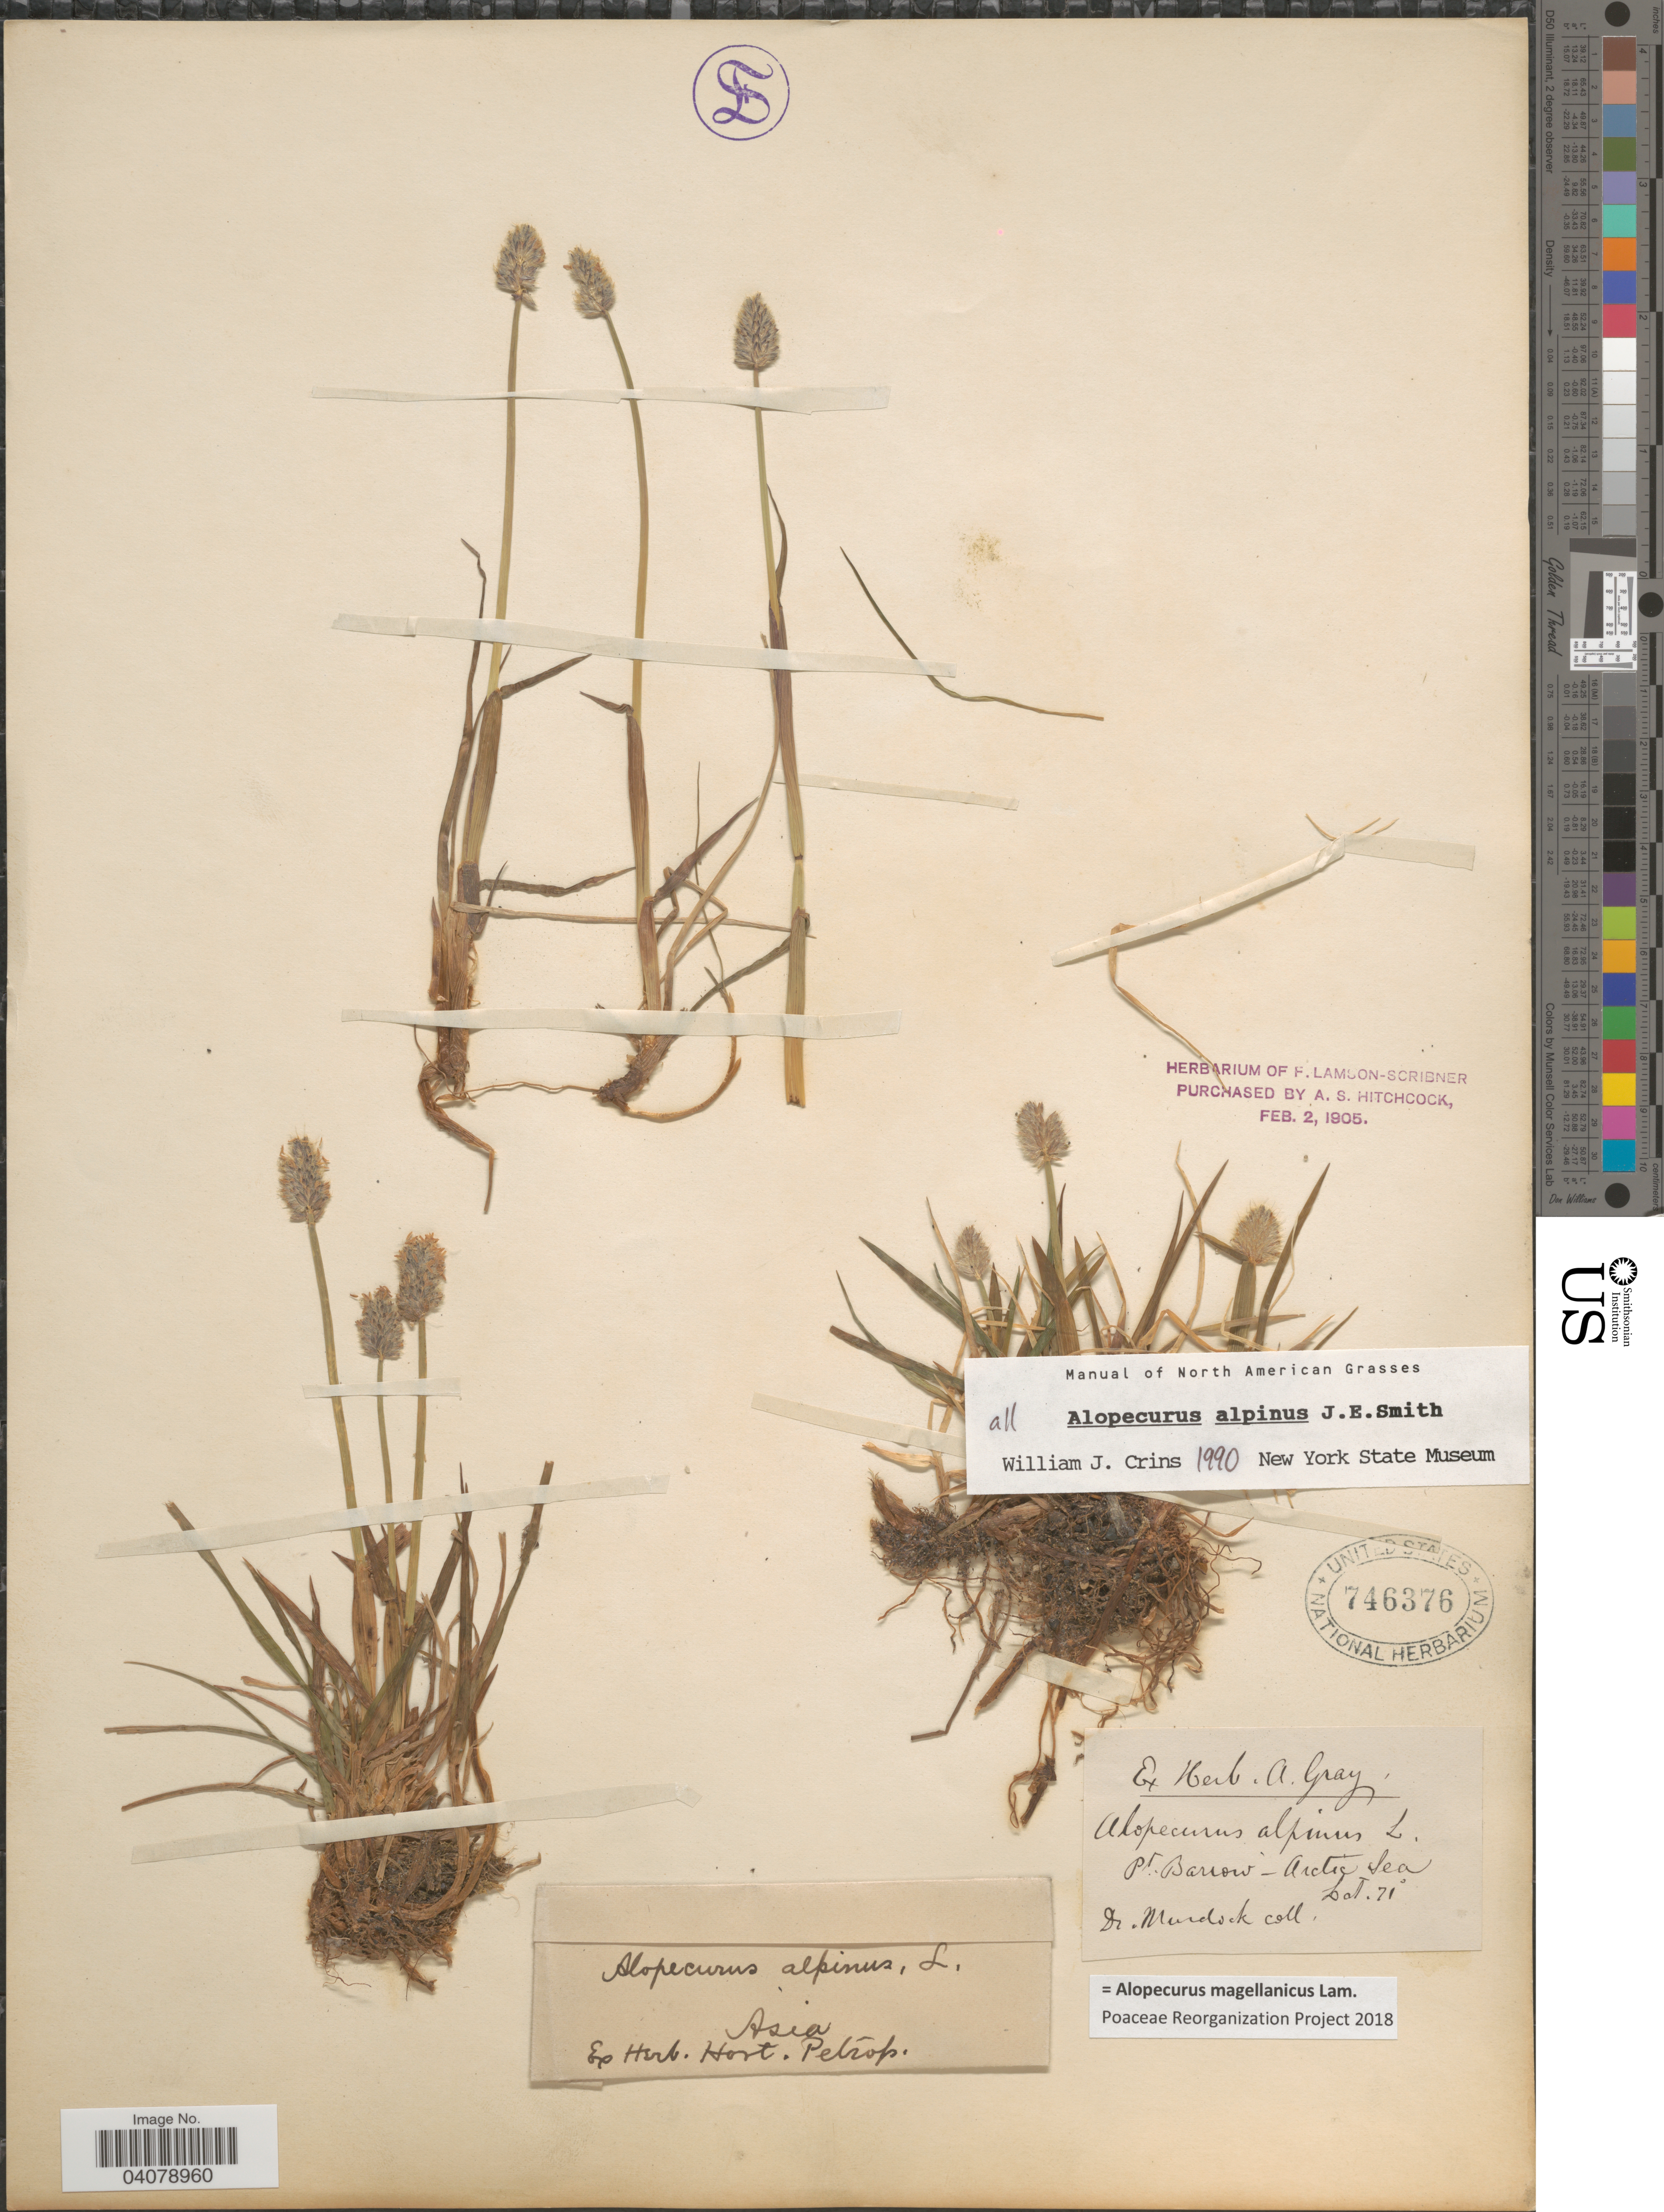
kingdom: Plantae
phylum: Tracheophyta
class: Liliopsida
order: Poales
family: Poaceae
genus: Alopecurus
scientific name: Alopecurus magellanicus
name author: Lam.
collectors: -. Murdock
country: United States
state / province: Alaska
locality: Pt. Barrow - Arctic Sea.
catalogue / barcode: US 746376